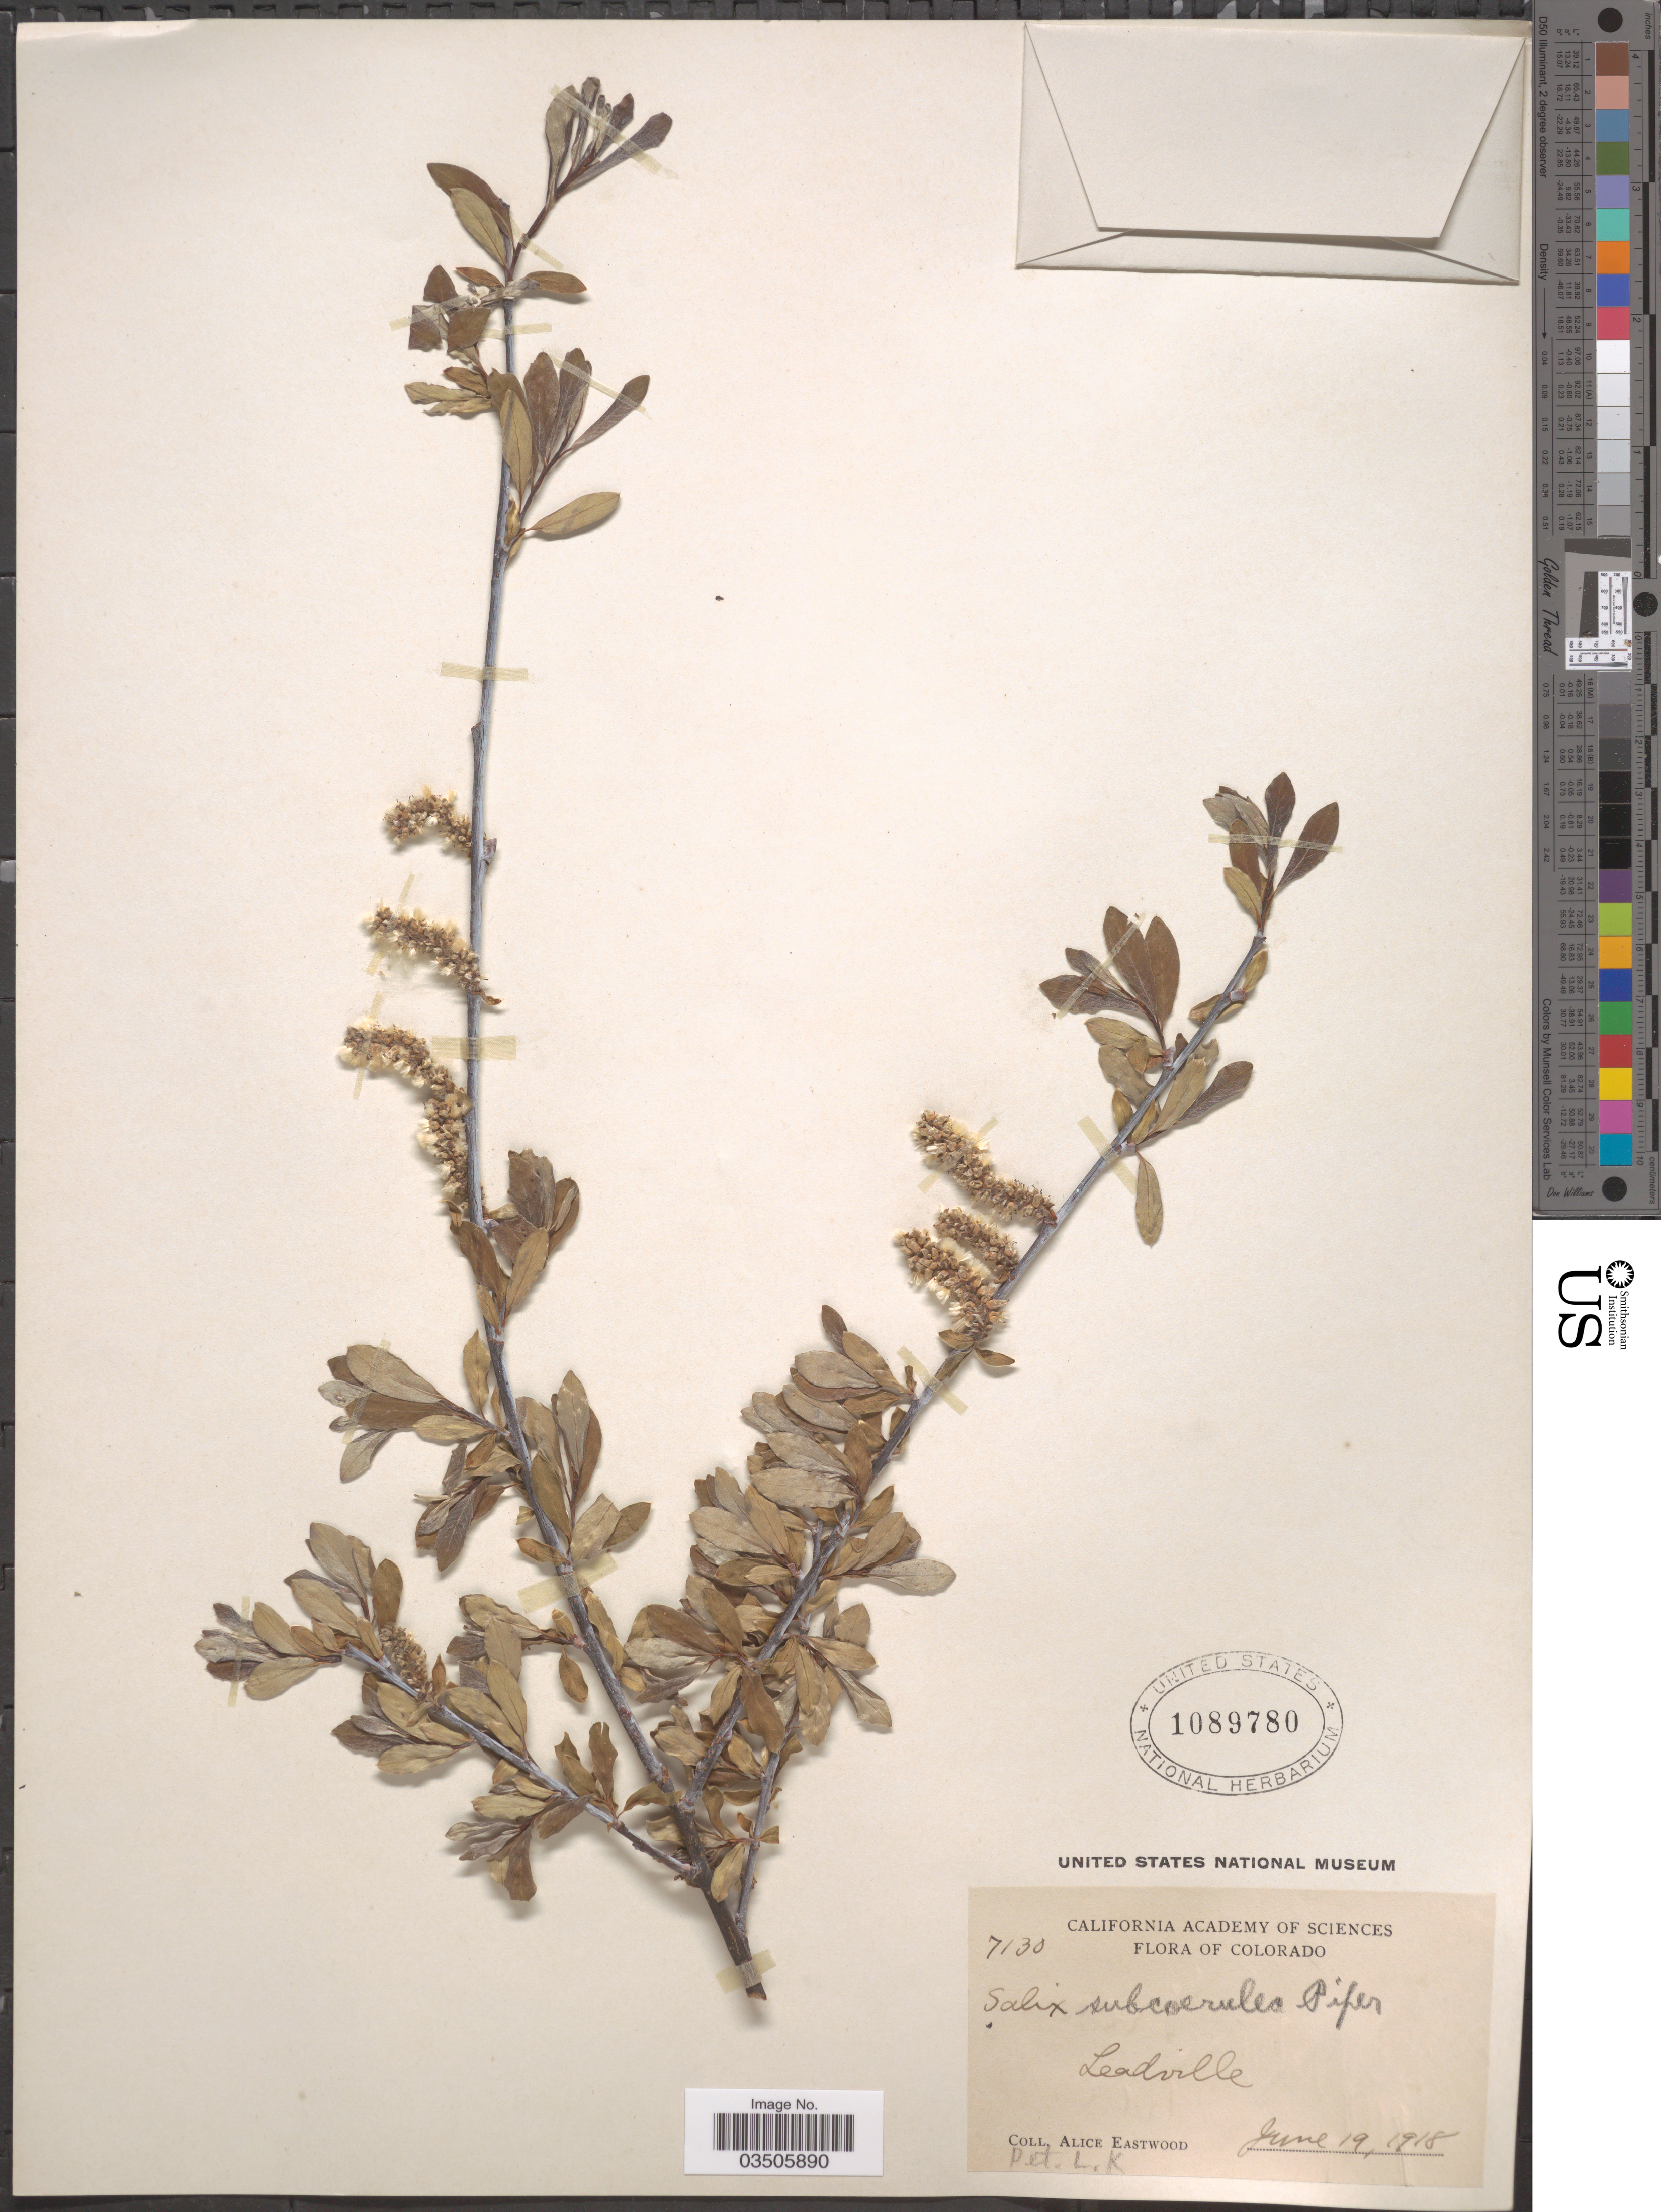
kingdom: Plantae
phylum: Tracheophyta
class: Magnoliopsida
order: Malpighiales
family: Salicaceae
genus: Salix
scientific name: Salix subcoerulea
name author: Piper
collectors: A. Eastwood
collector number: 7130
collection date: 1918-06-19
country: United States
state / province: Colorado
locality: Leadville.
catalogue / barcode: US 1089780